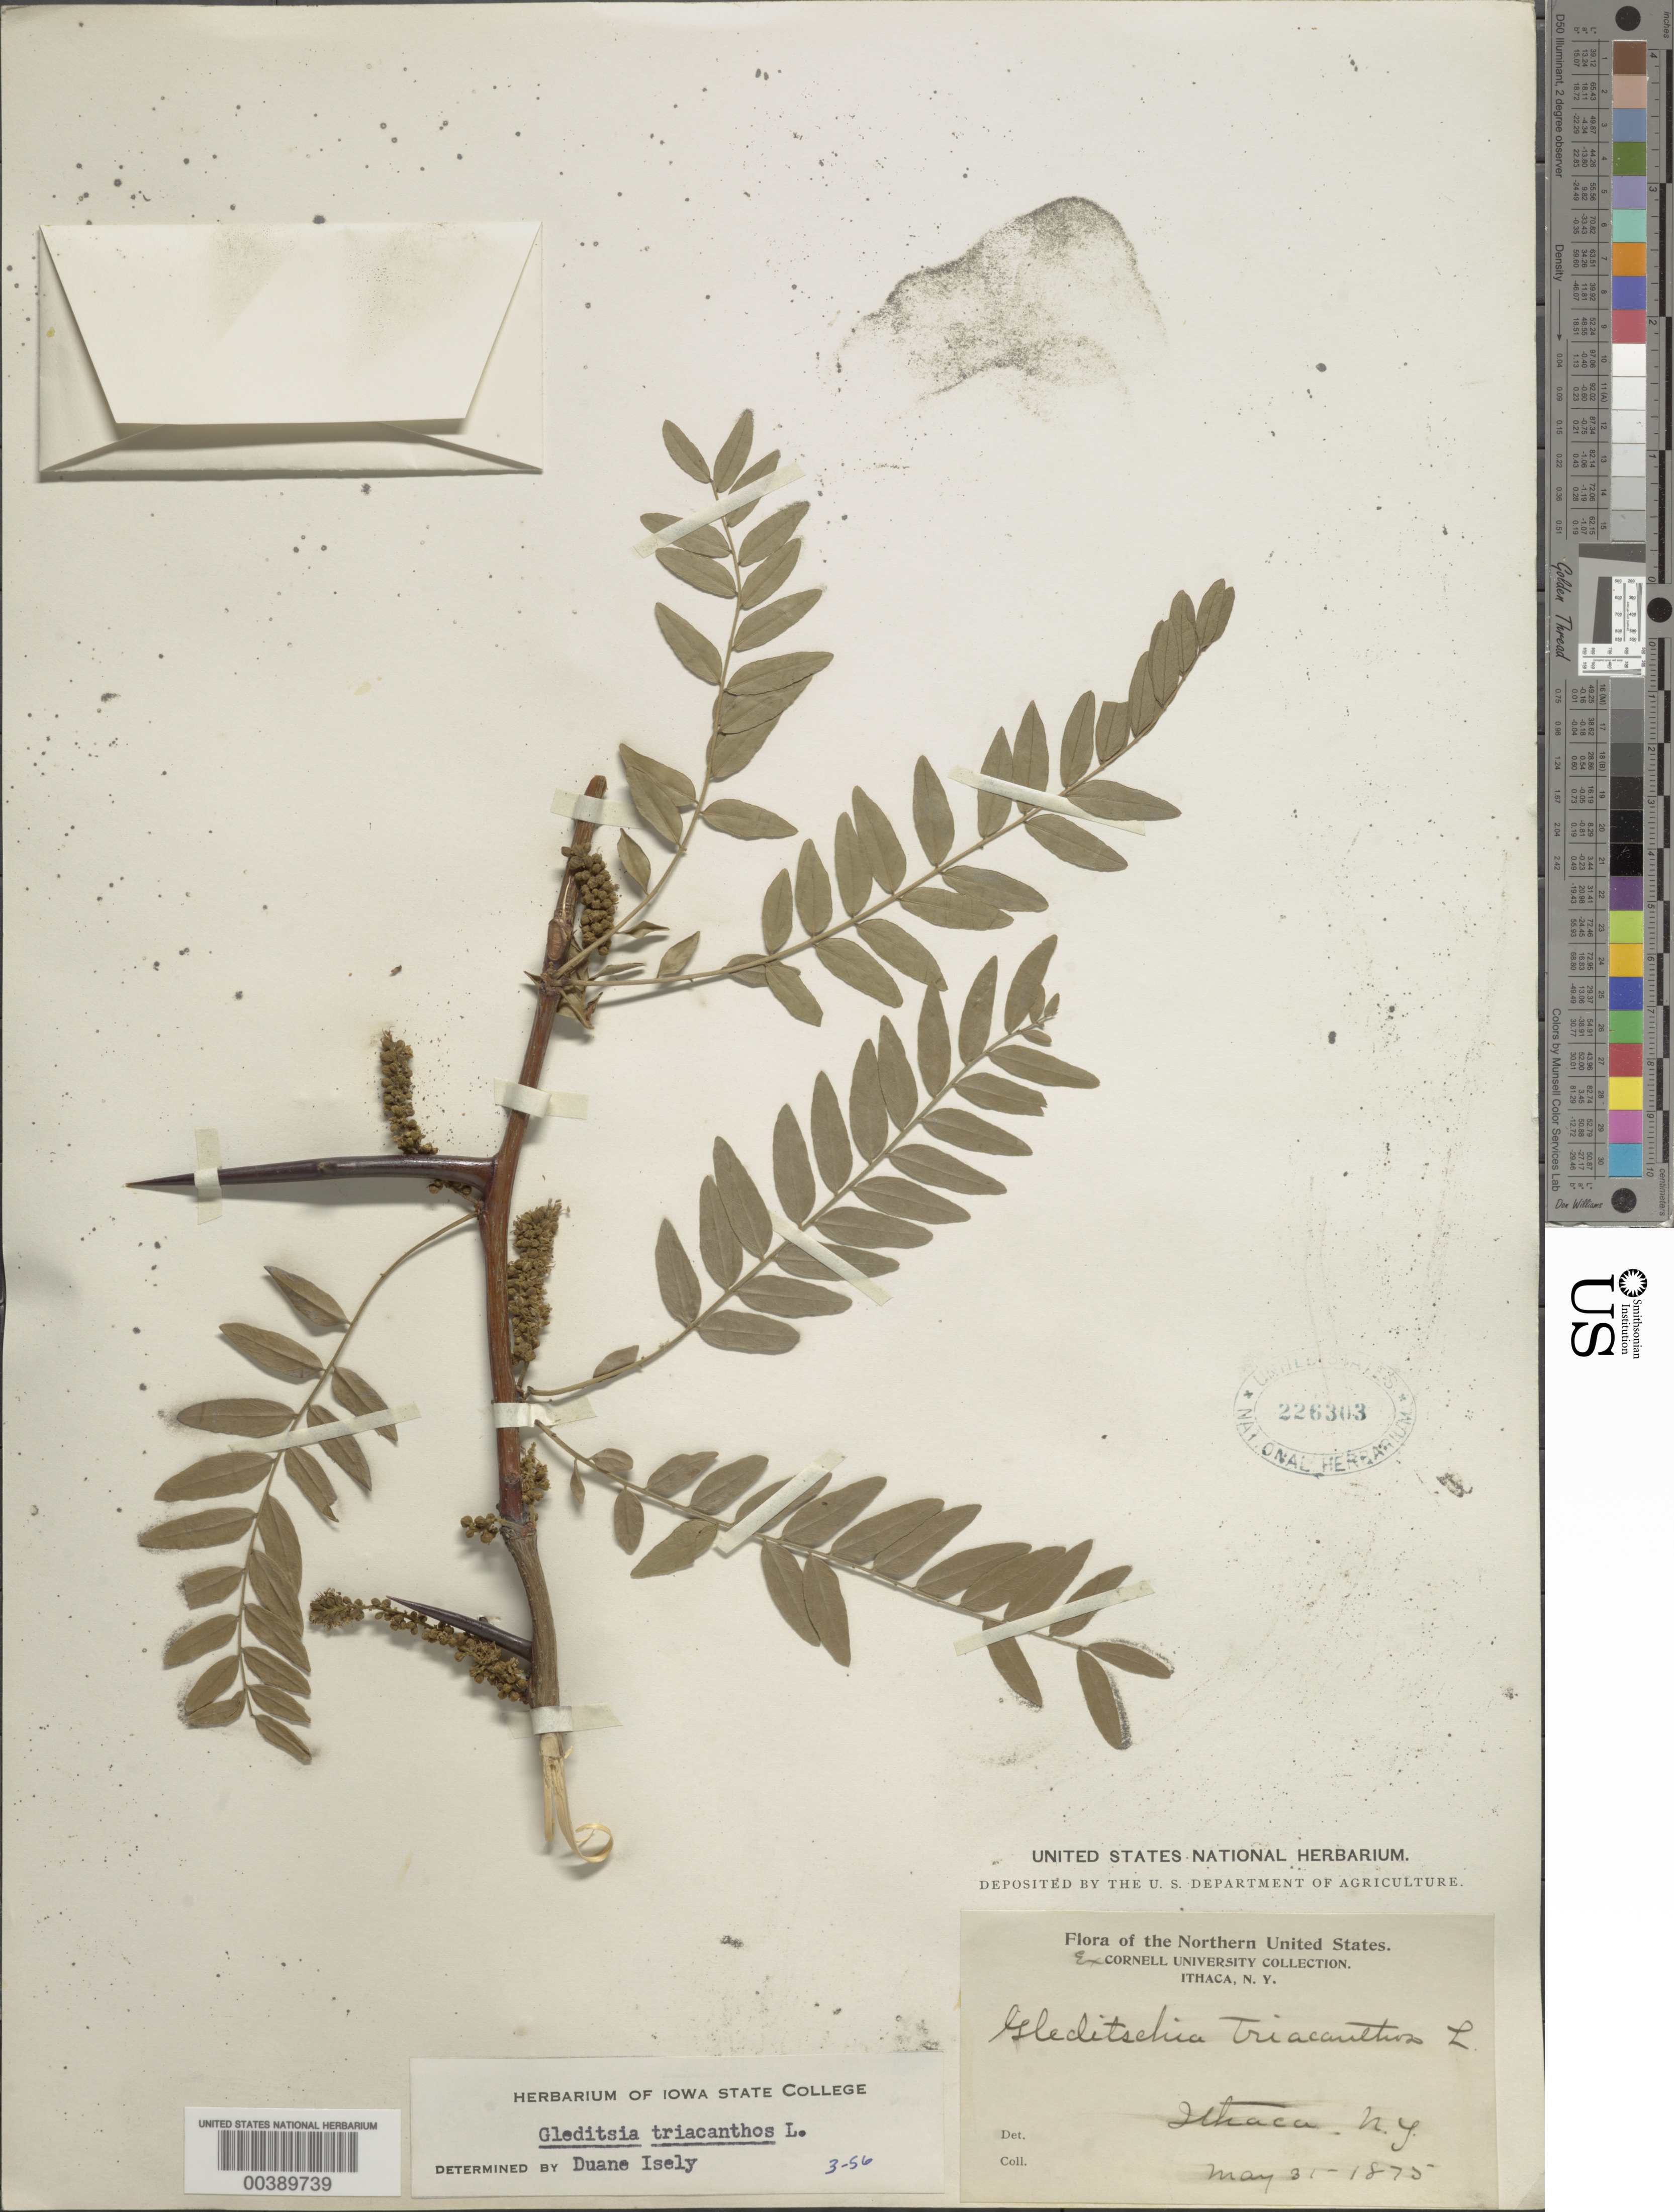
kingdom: Plantae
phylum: Tracheophyta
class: Magnoliopsida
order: Fabales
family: Fabaceae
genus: Gleditsia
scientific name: Gleditsia triacanthos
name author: L.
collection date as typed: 31 May 1875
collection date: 1875-05-31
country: United States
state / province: New York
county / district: Tompkins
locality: Ithaca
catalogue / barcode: US 226303